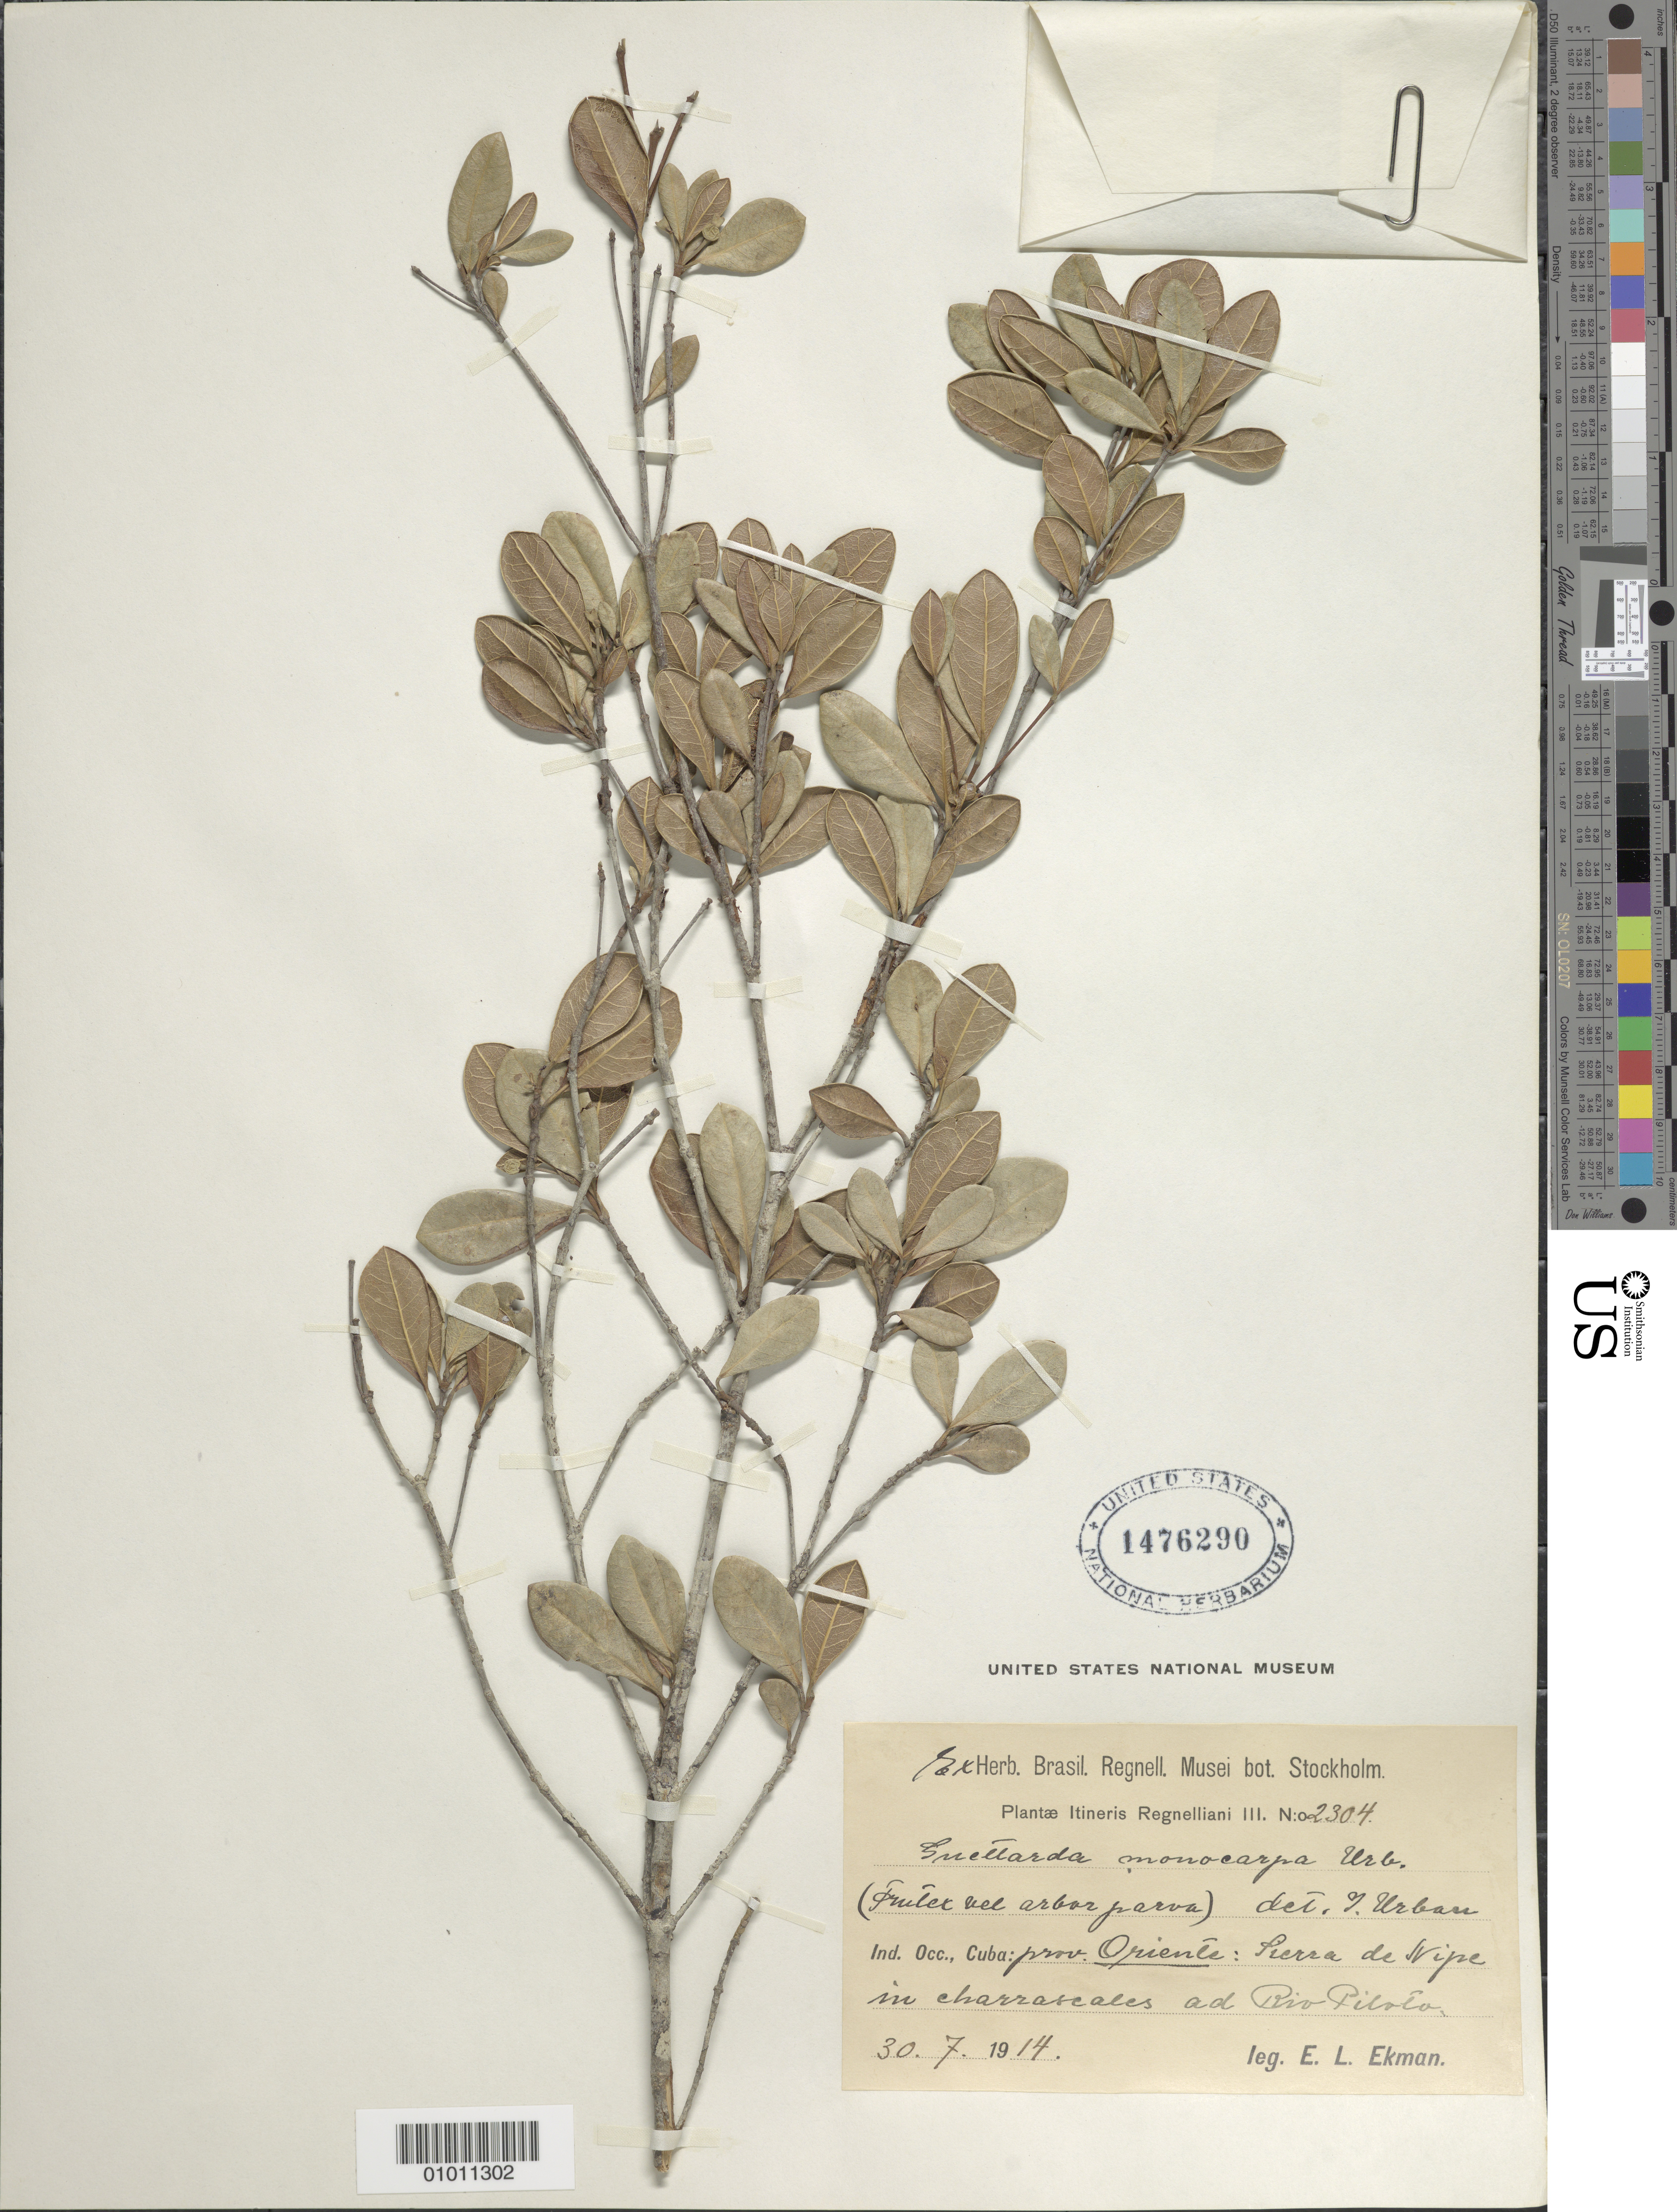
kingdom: Plantae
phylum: Tracheophyta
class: Magnoliopsida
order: Gentianales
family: Rubiaceae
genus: Guettarda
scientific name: Guettarda monocarpa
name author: Urb.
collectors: E. L. Ekman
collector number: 2304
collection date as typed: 30 Jul 1914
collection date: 1914-07-30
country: Cuba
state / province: Holguín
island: Cuba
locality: Sierra de Nipe, ad Rio Pilote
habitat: In charrascales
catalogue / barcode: US 1476290